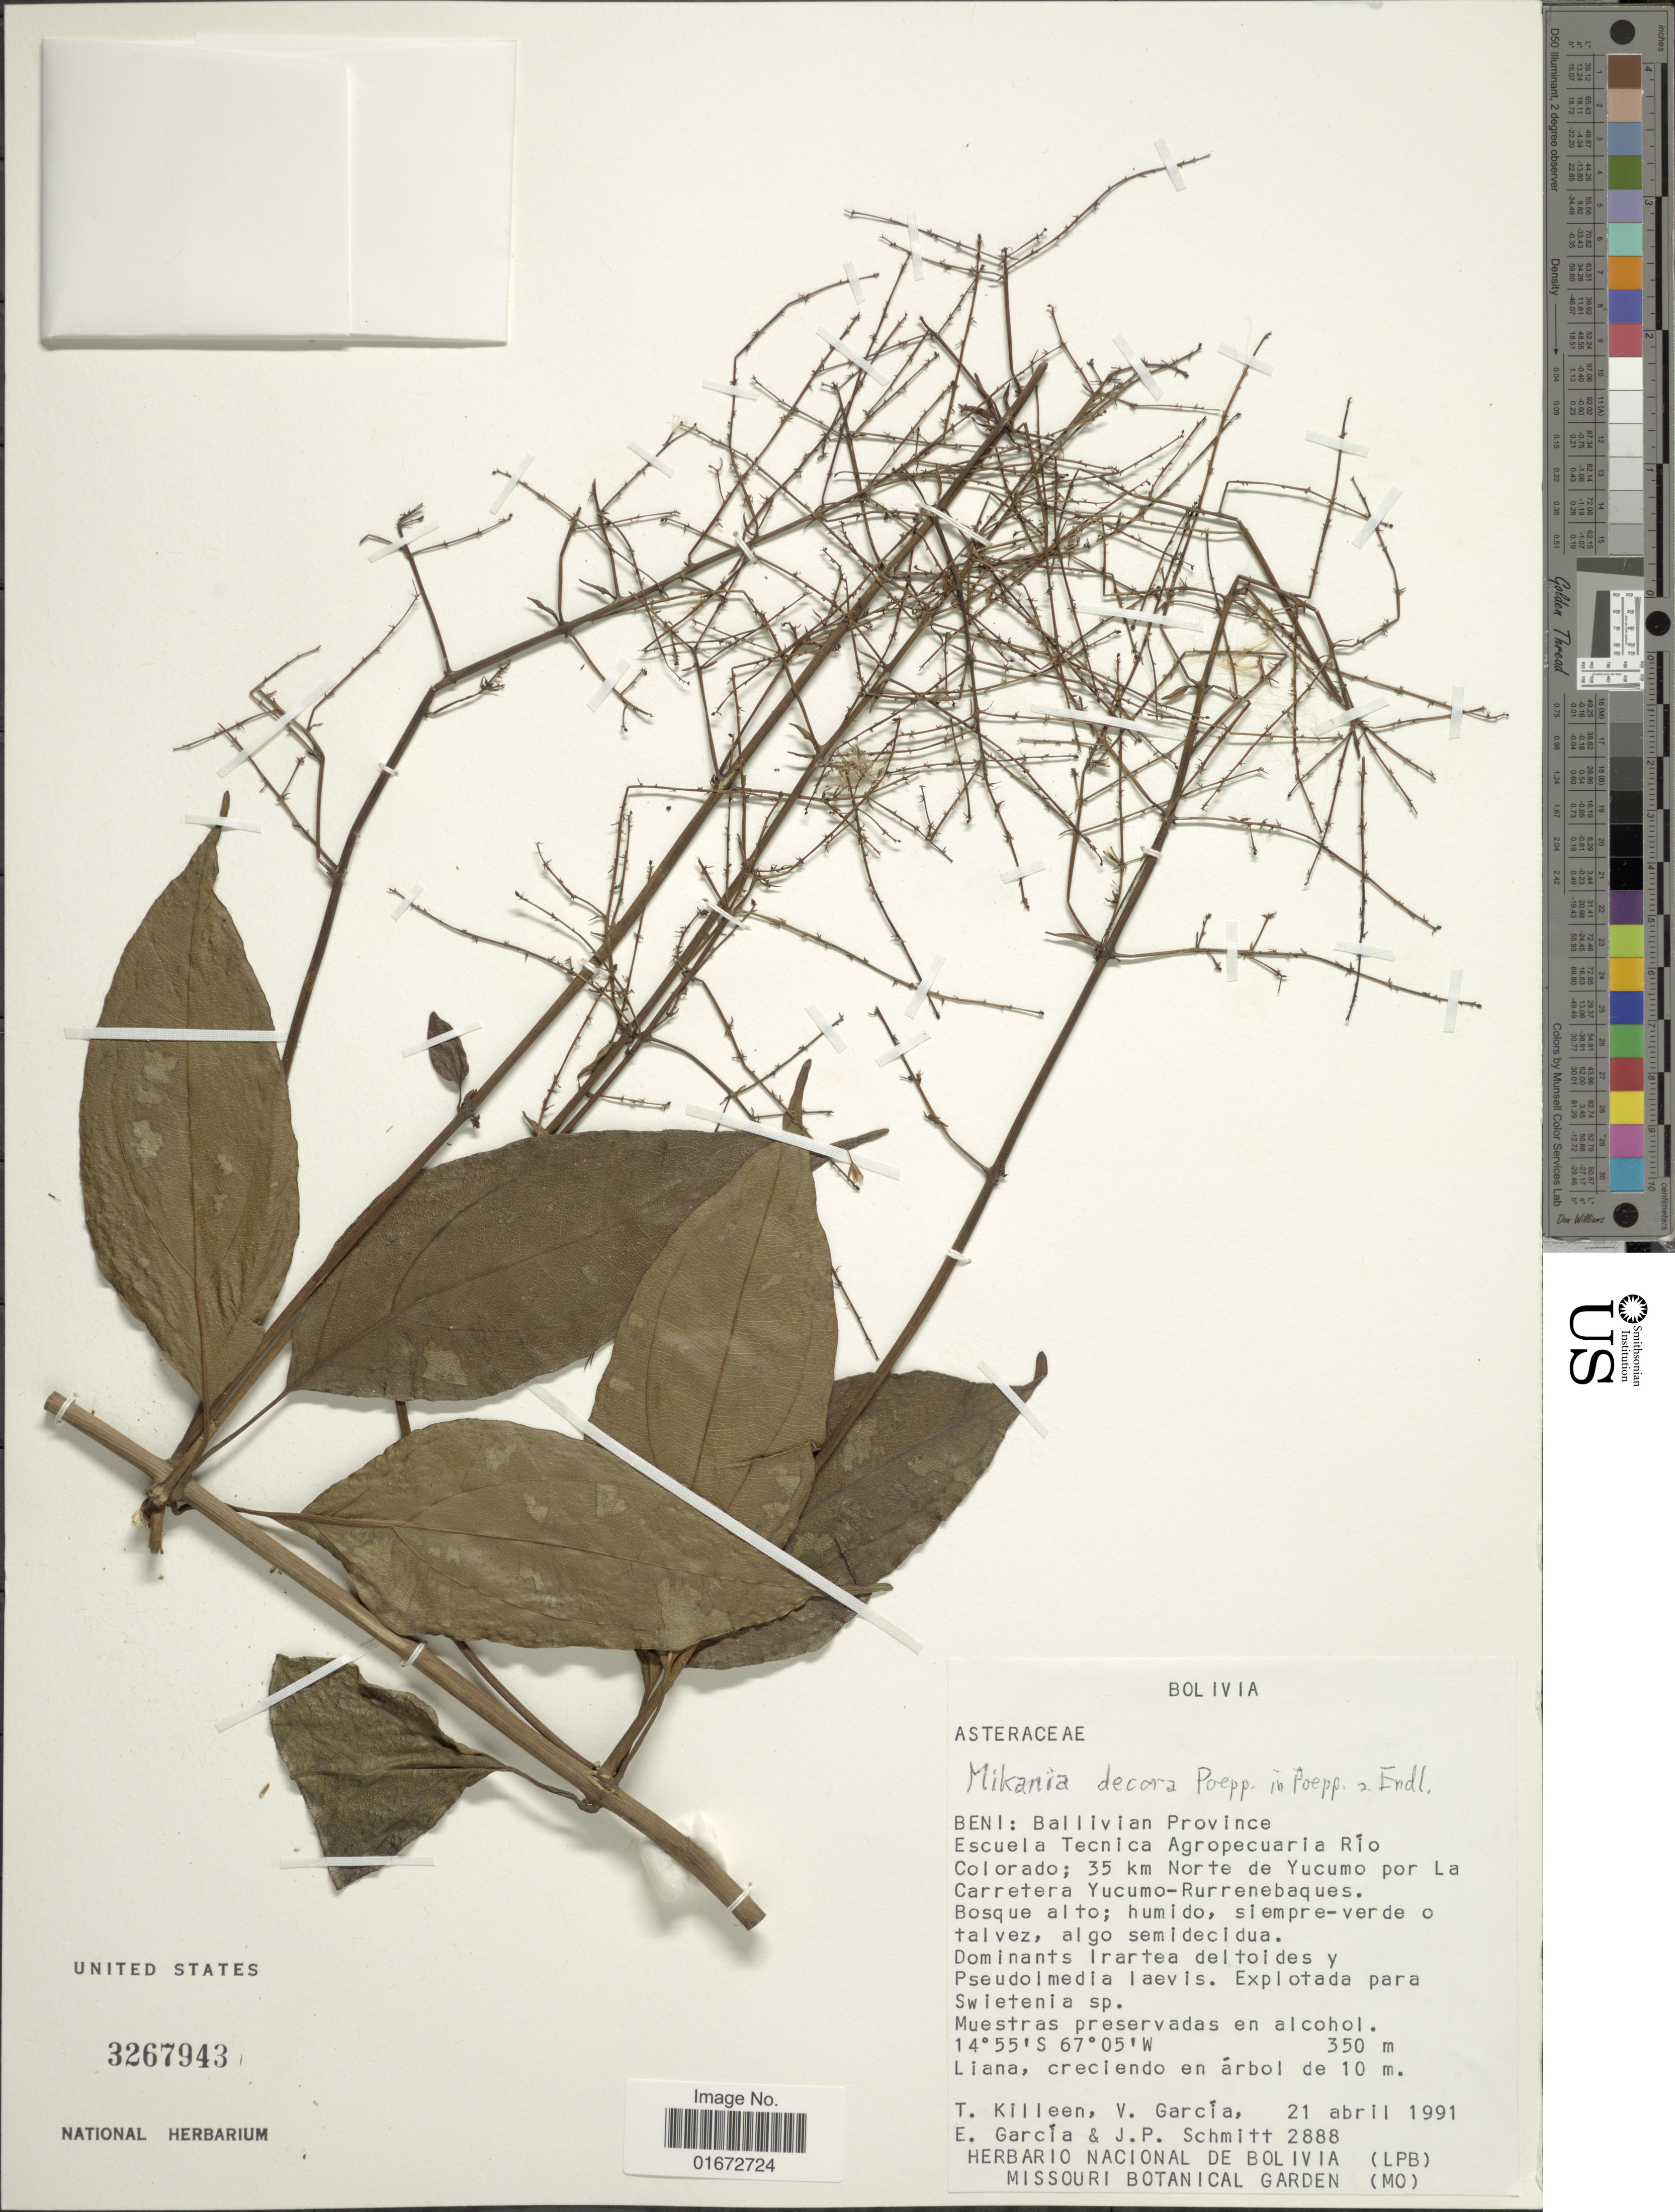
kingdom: Plantae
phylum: Tracheophyta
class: Magnoliopsida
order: Asterales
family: Asteraceae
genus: Mikania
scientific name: Mikania decora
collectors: T. J. Killeen, V. Garcia, E. García & J. Schmitt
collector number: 2888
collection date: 1991-04-21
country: Bolivia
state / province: Beni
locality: Beni: Ballivian Province. Escuela Tecnica Agropecuaria Rio Colorado; 35 km Norte de Yucumo por La Carretera Yucumo-Rurrenebaques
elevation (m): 350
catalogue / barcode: US 3267943